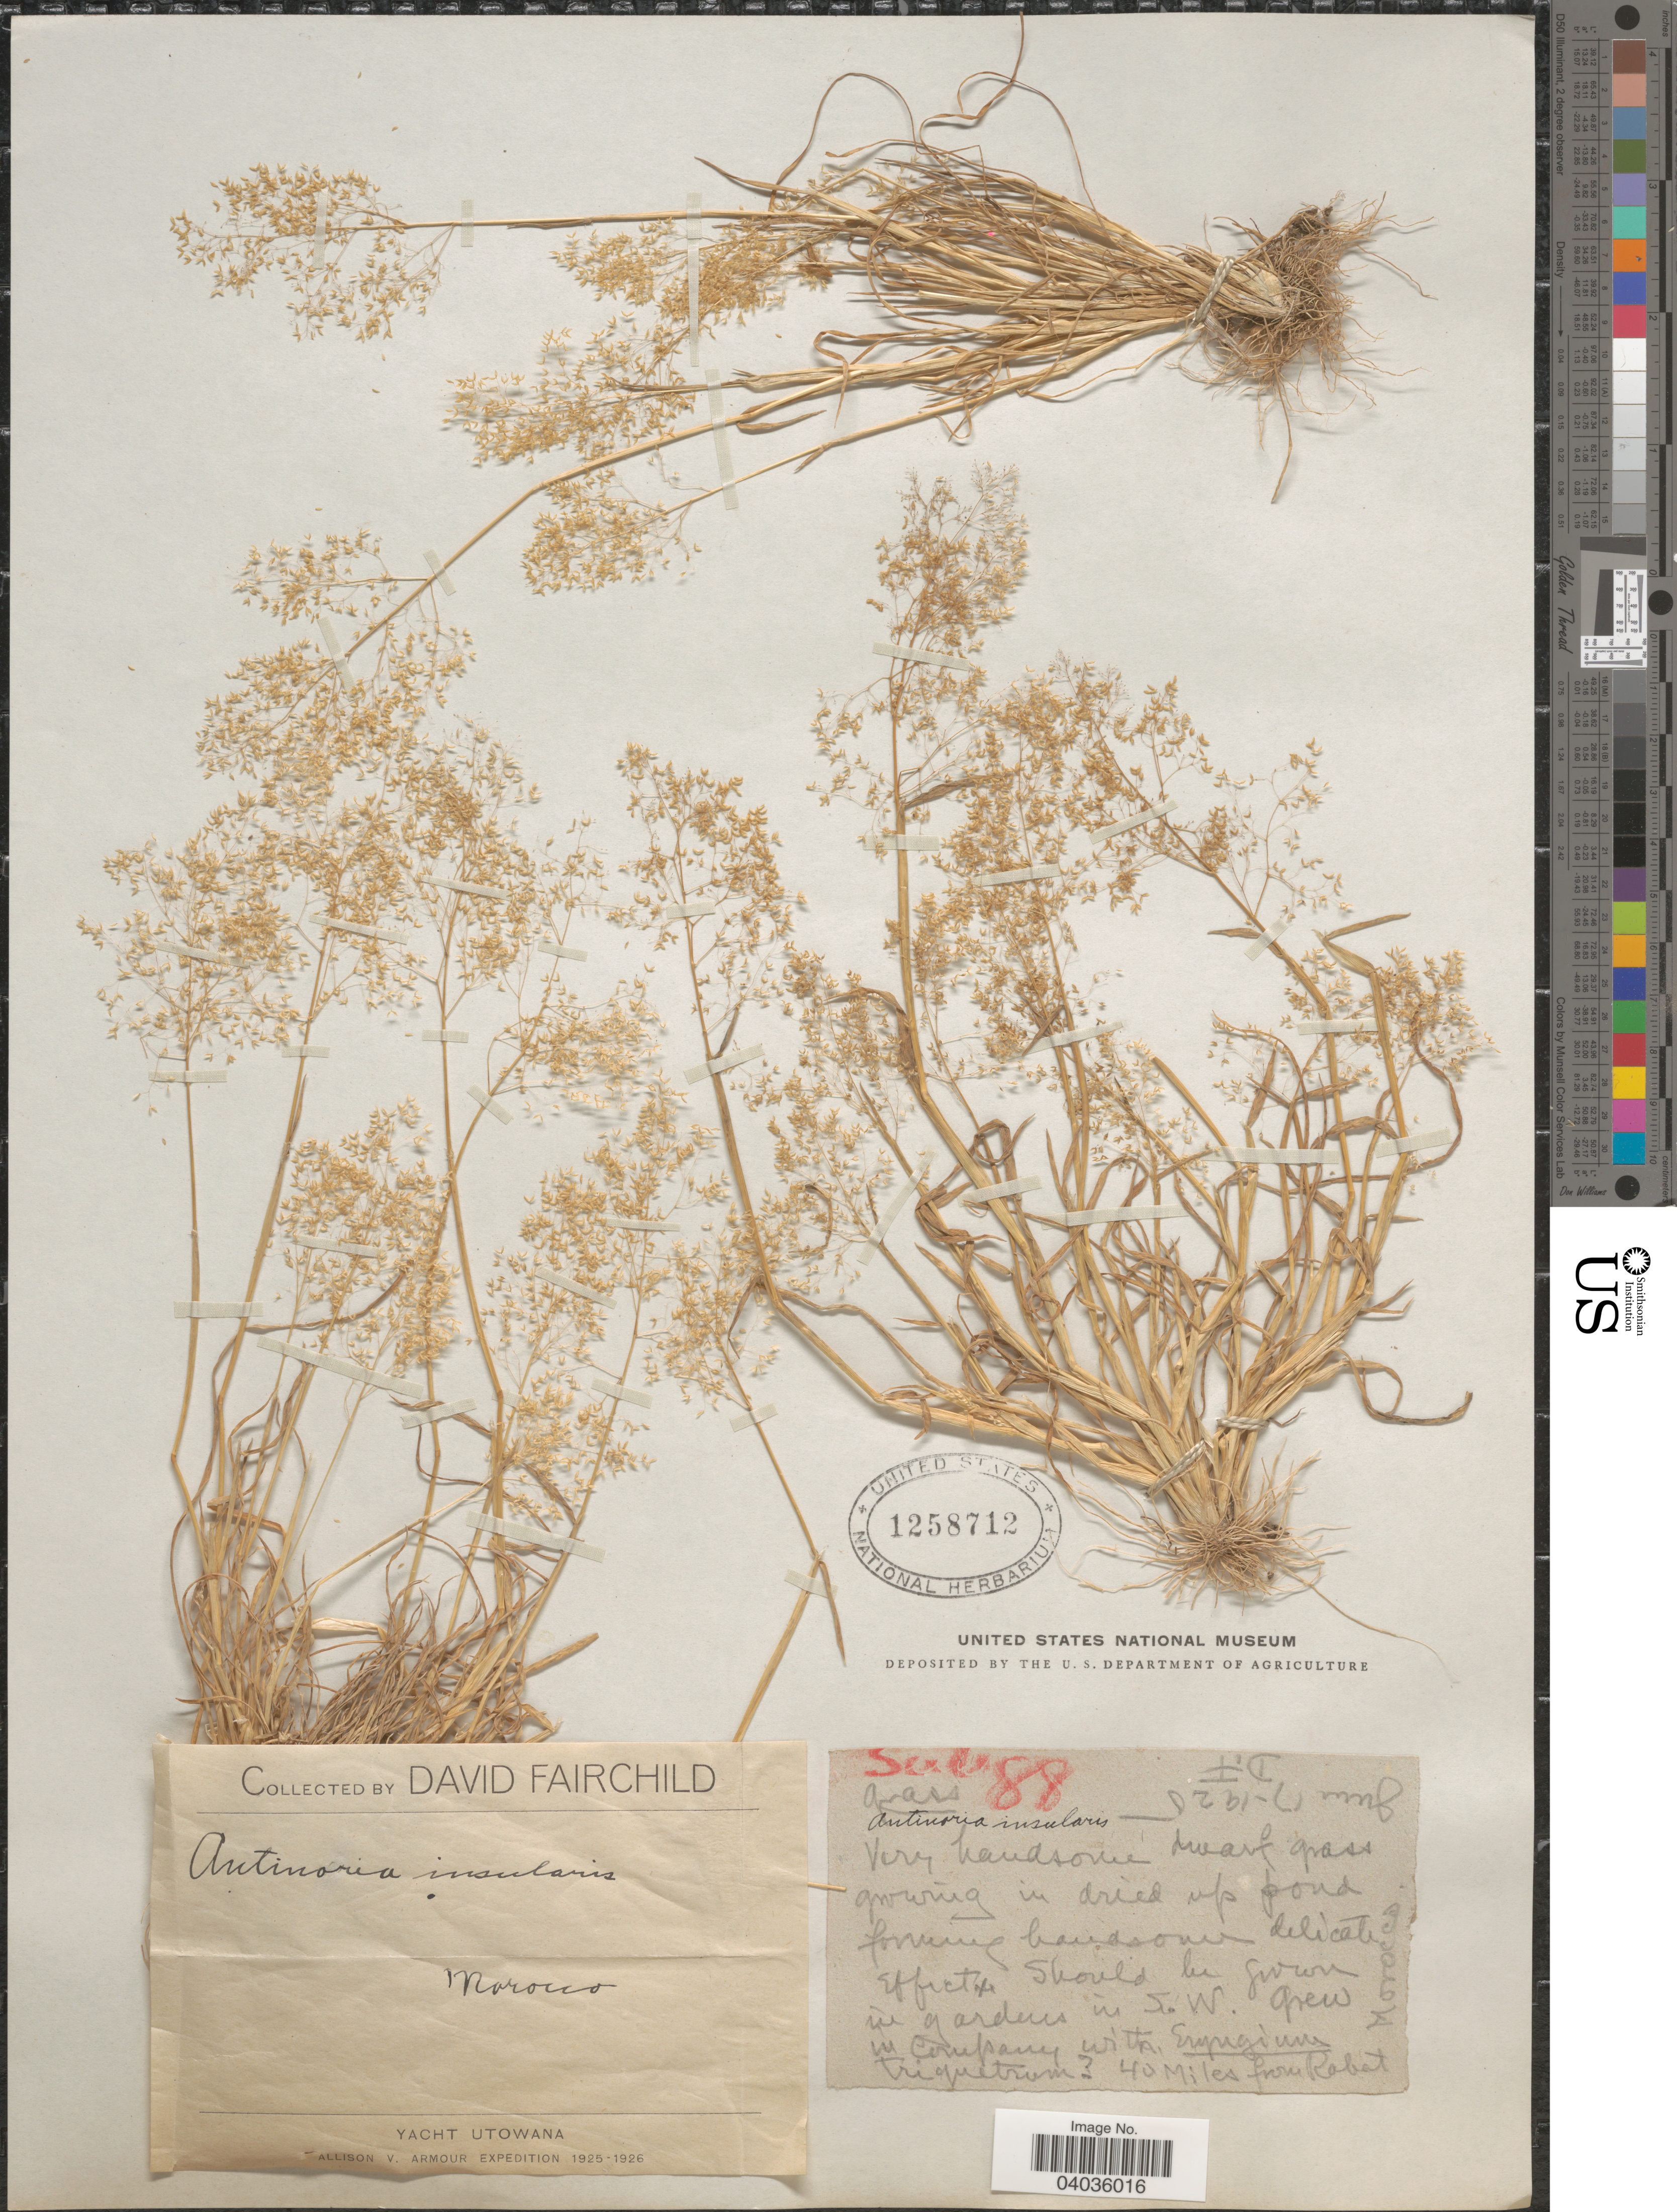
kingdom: Plantae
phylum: Tracheophyta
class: Liliopsida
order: Poales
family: Poaceae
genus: Antinoria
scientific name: Antinoria insularis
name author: Parl.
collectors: D. Fairchild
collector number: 88*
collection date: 1925/1926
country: Morocco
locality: Growing in dried up pond. 40 miles from Rabat.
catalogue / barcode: US 1258712